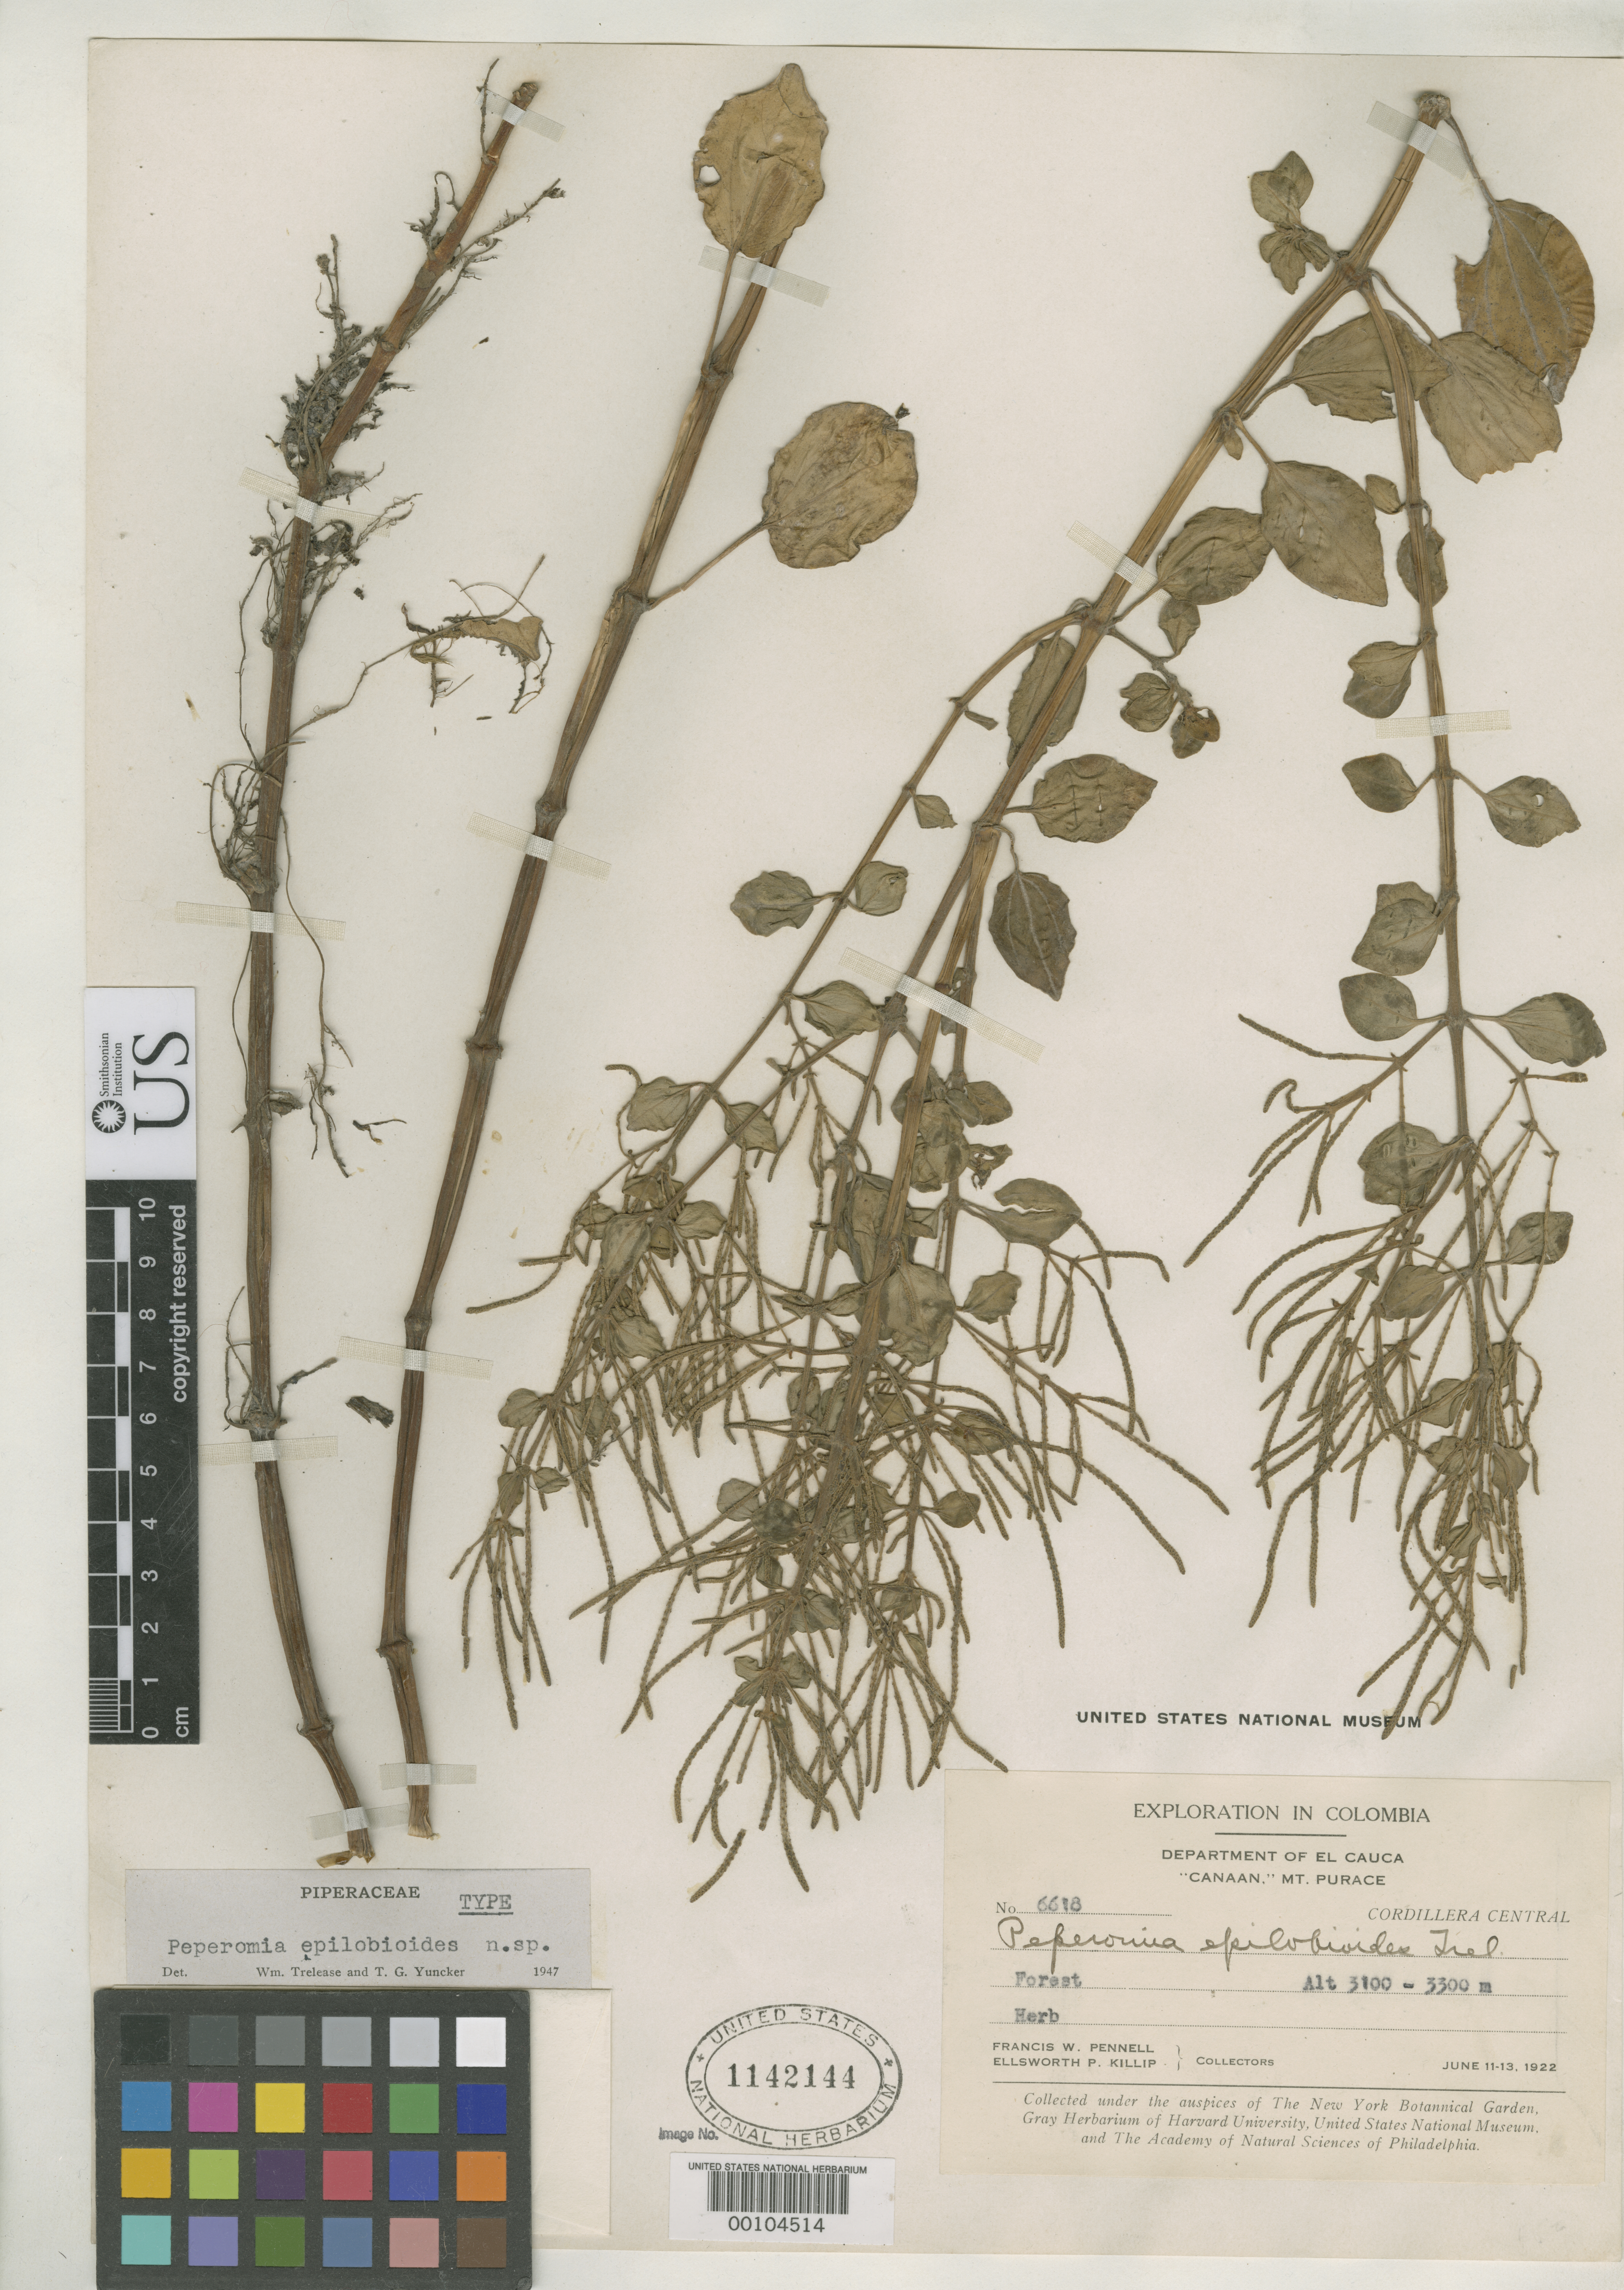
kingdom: Plantae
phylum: Tracheophyta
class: Magnoliopsida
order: Piperales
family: Piperaceae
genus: Peperomia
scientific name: Peperomia epilobioides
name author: Trel. & Yunck.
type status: Holotype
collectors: F. W. Pennell & E. P. Killip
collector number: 6618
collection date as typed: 11 Jun 1922 to 13 Jun 1922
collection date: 1922-06-11/1922-06-13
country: Colombia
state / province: Cauca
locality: Mt. Purace.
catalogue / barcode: US 1142144